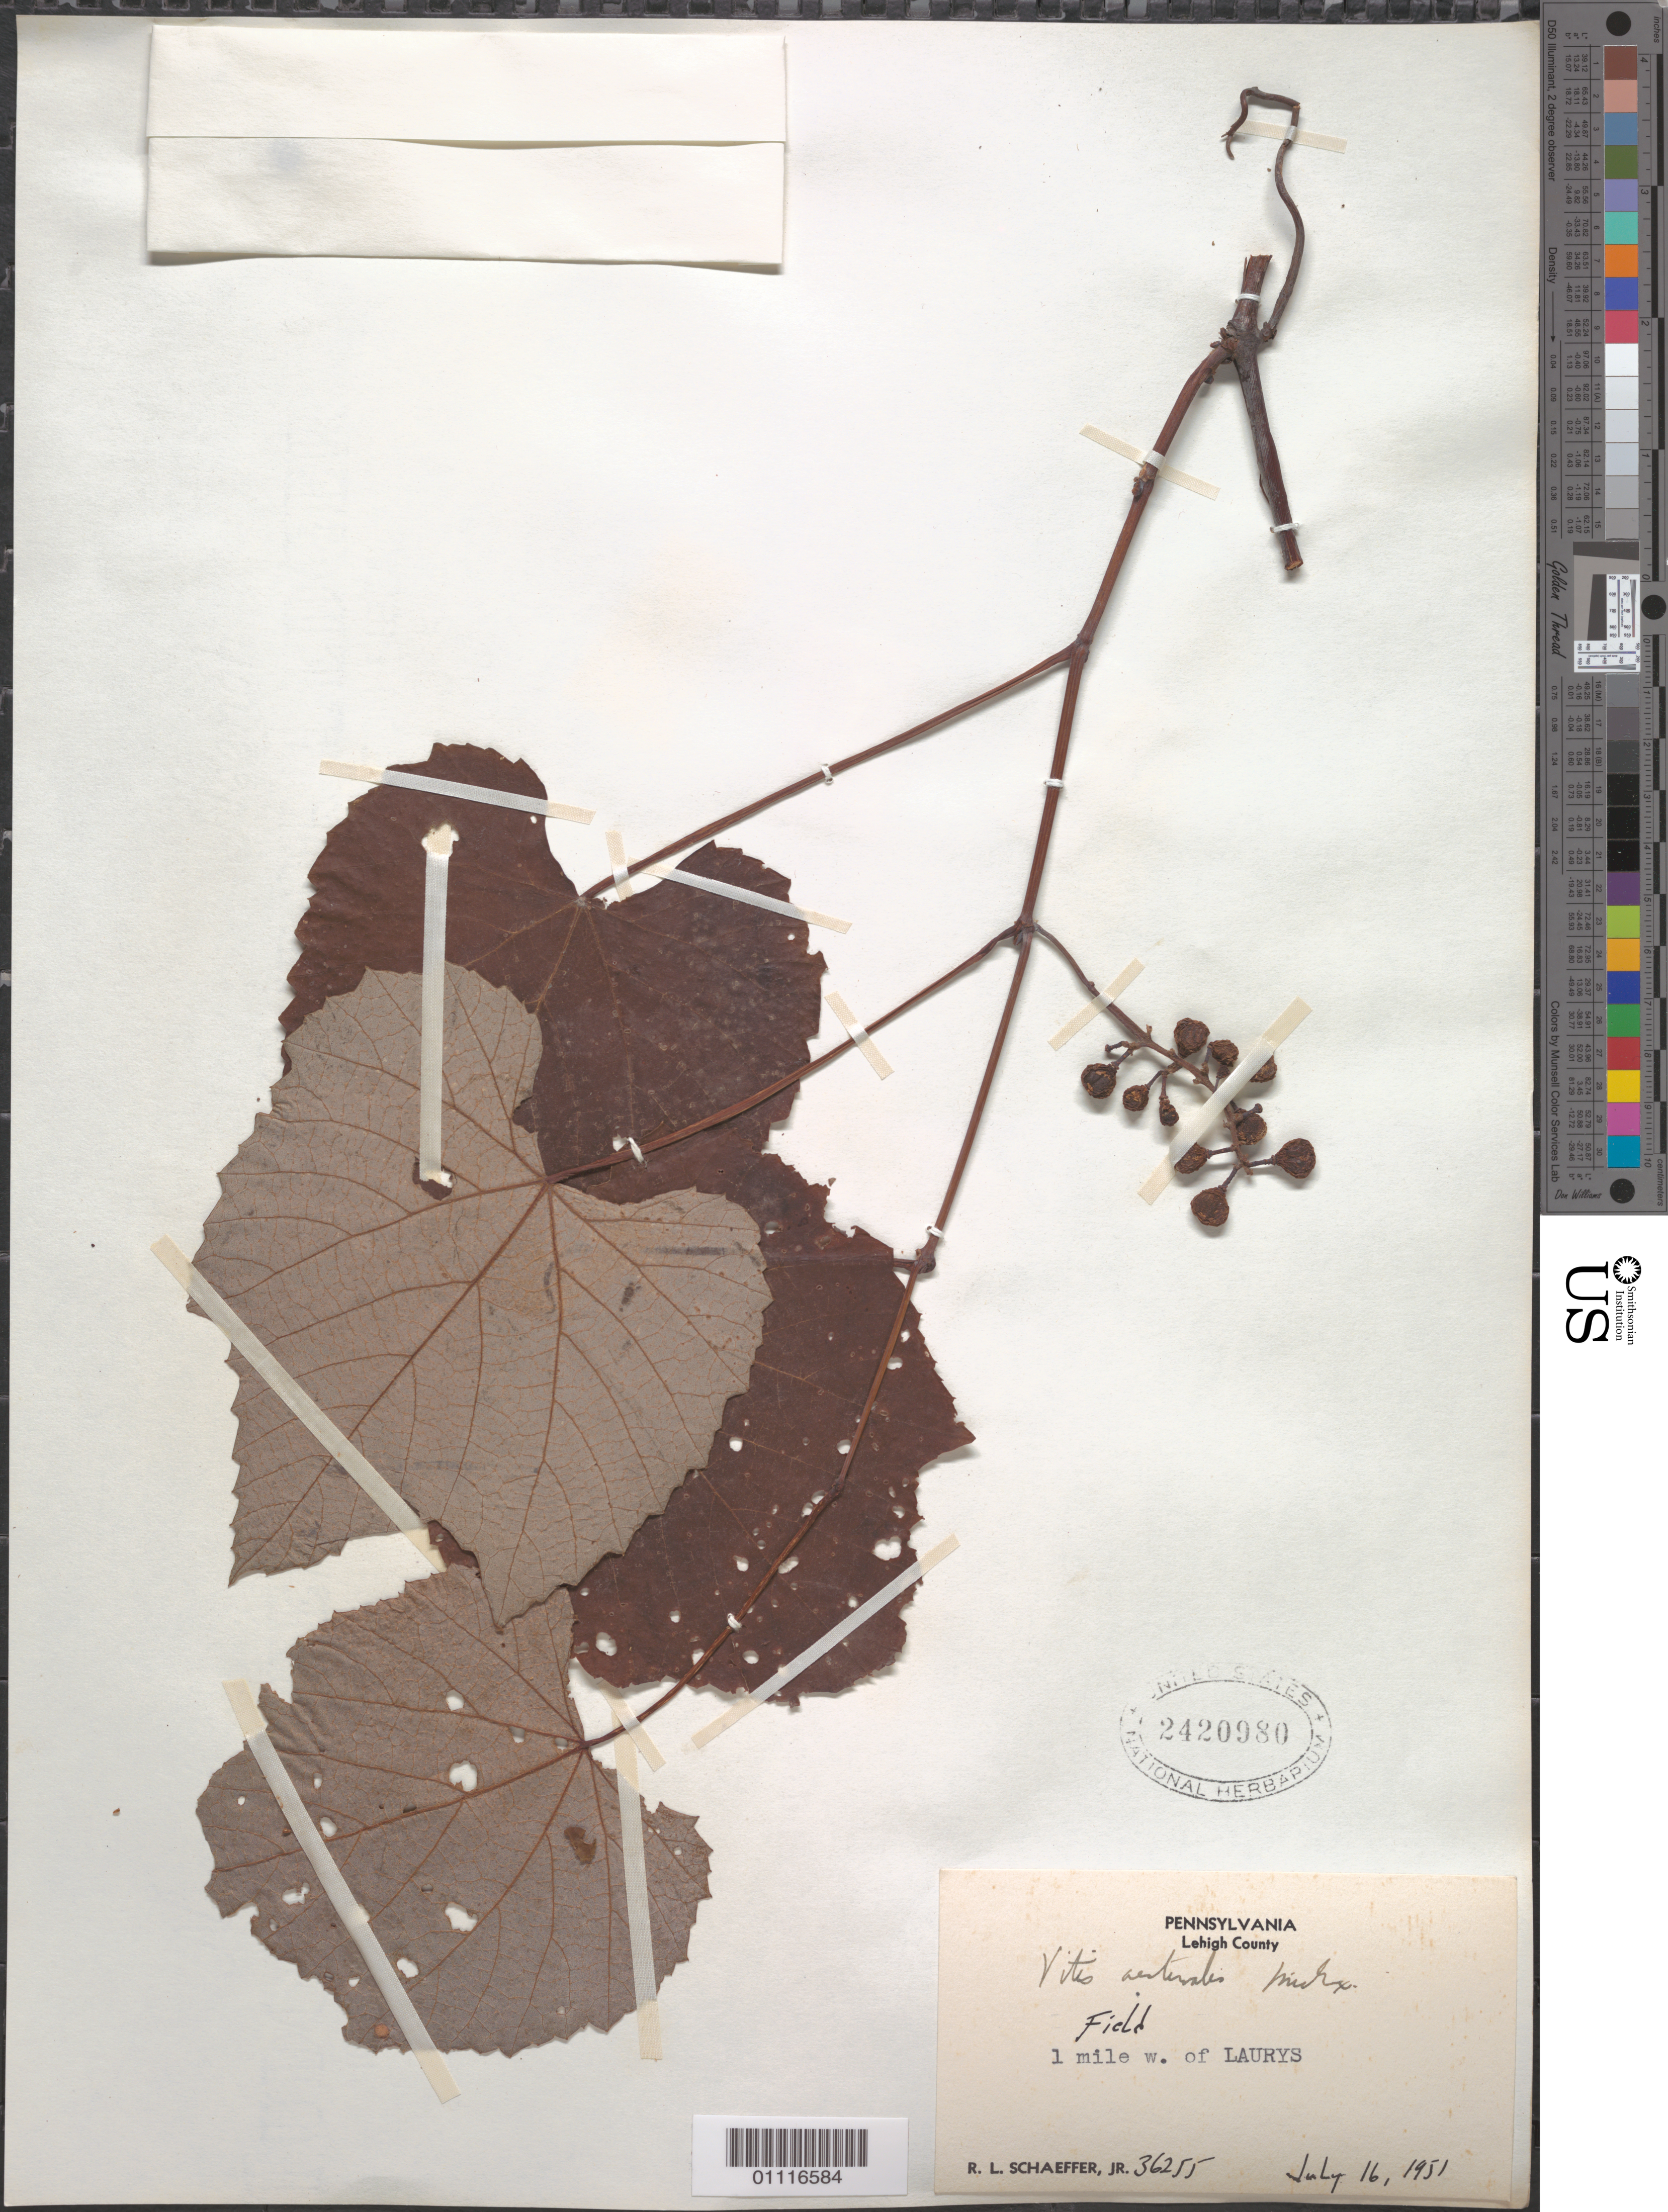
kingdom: Plantae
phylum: Tracheophyta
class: Magnoliopsida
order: Vitales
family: Vitaceae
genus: Vitis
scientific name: Vitis aestivalis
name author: Michx.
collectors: R. L. Schaeffer Jr.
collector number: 36255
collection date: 1951-07-16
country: United States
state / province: Pennsylvania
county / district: Lehigh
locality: Field 1 mile w. of Laurys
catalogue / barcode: US 2420980